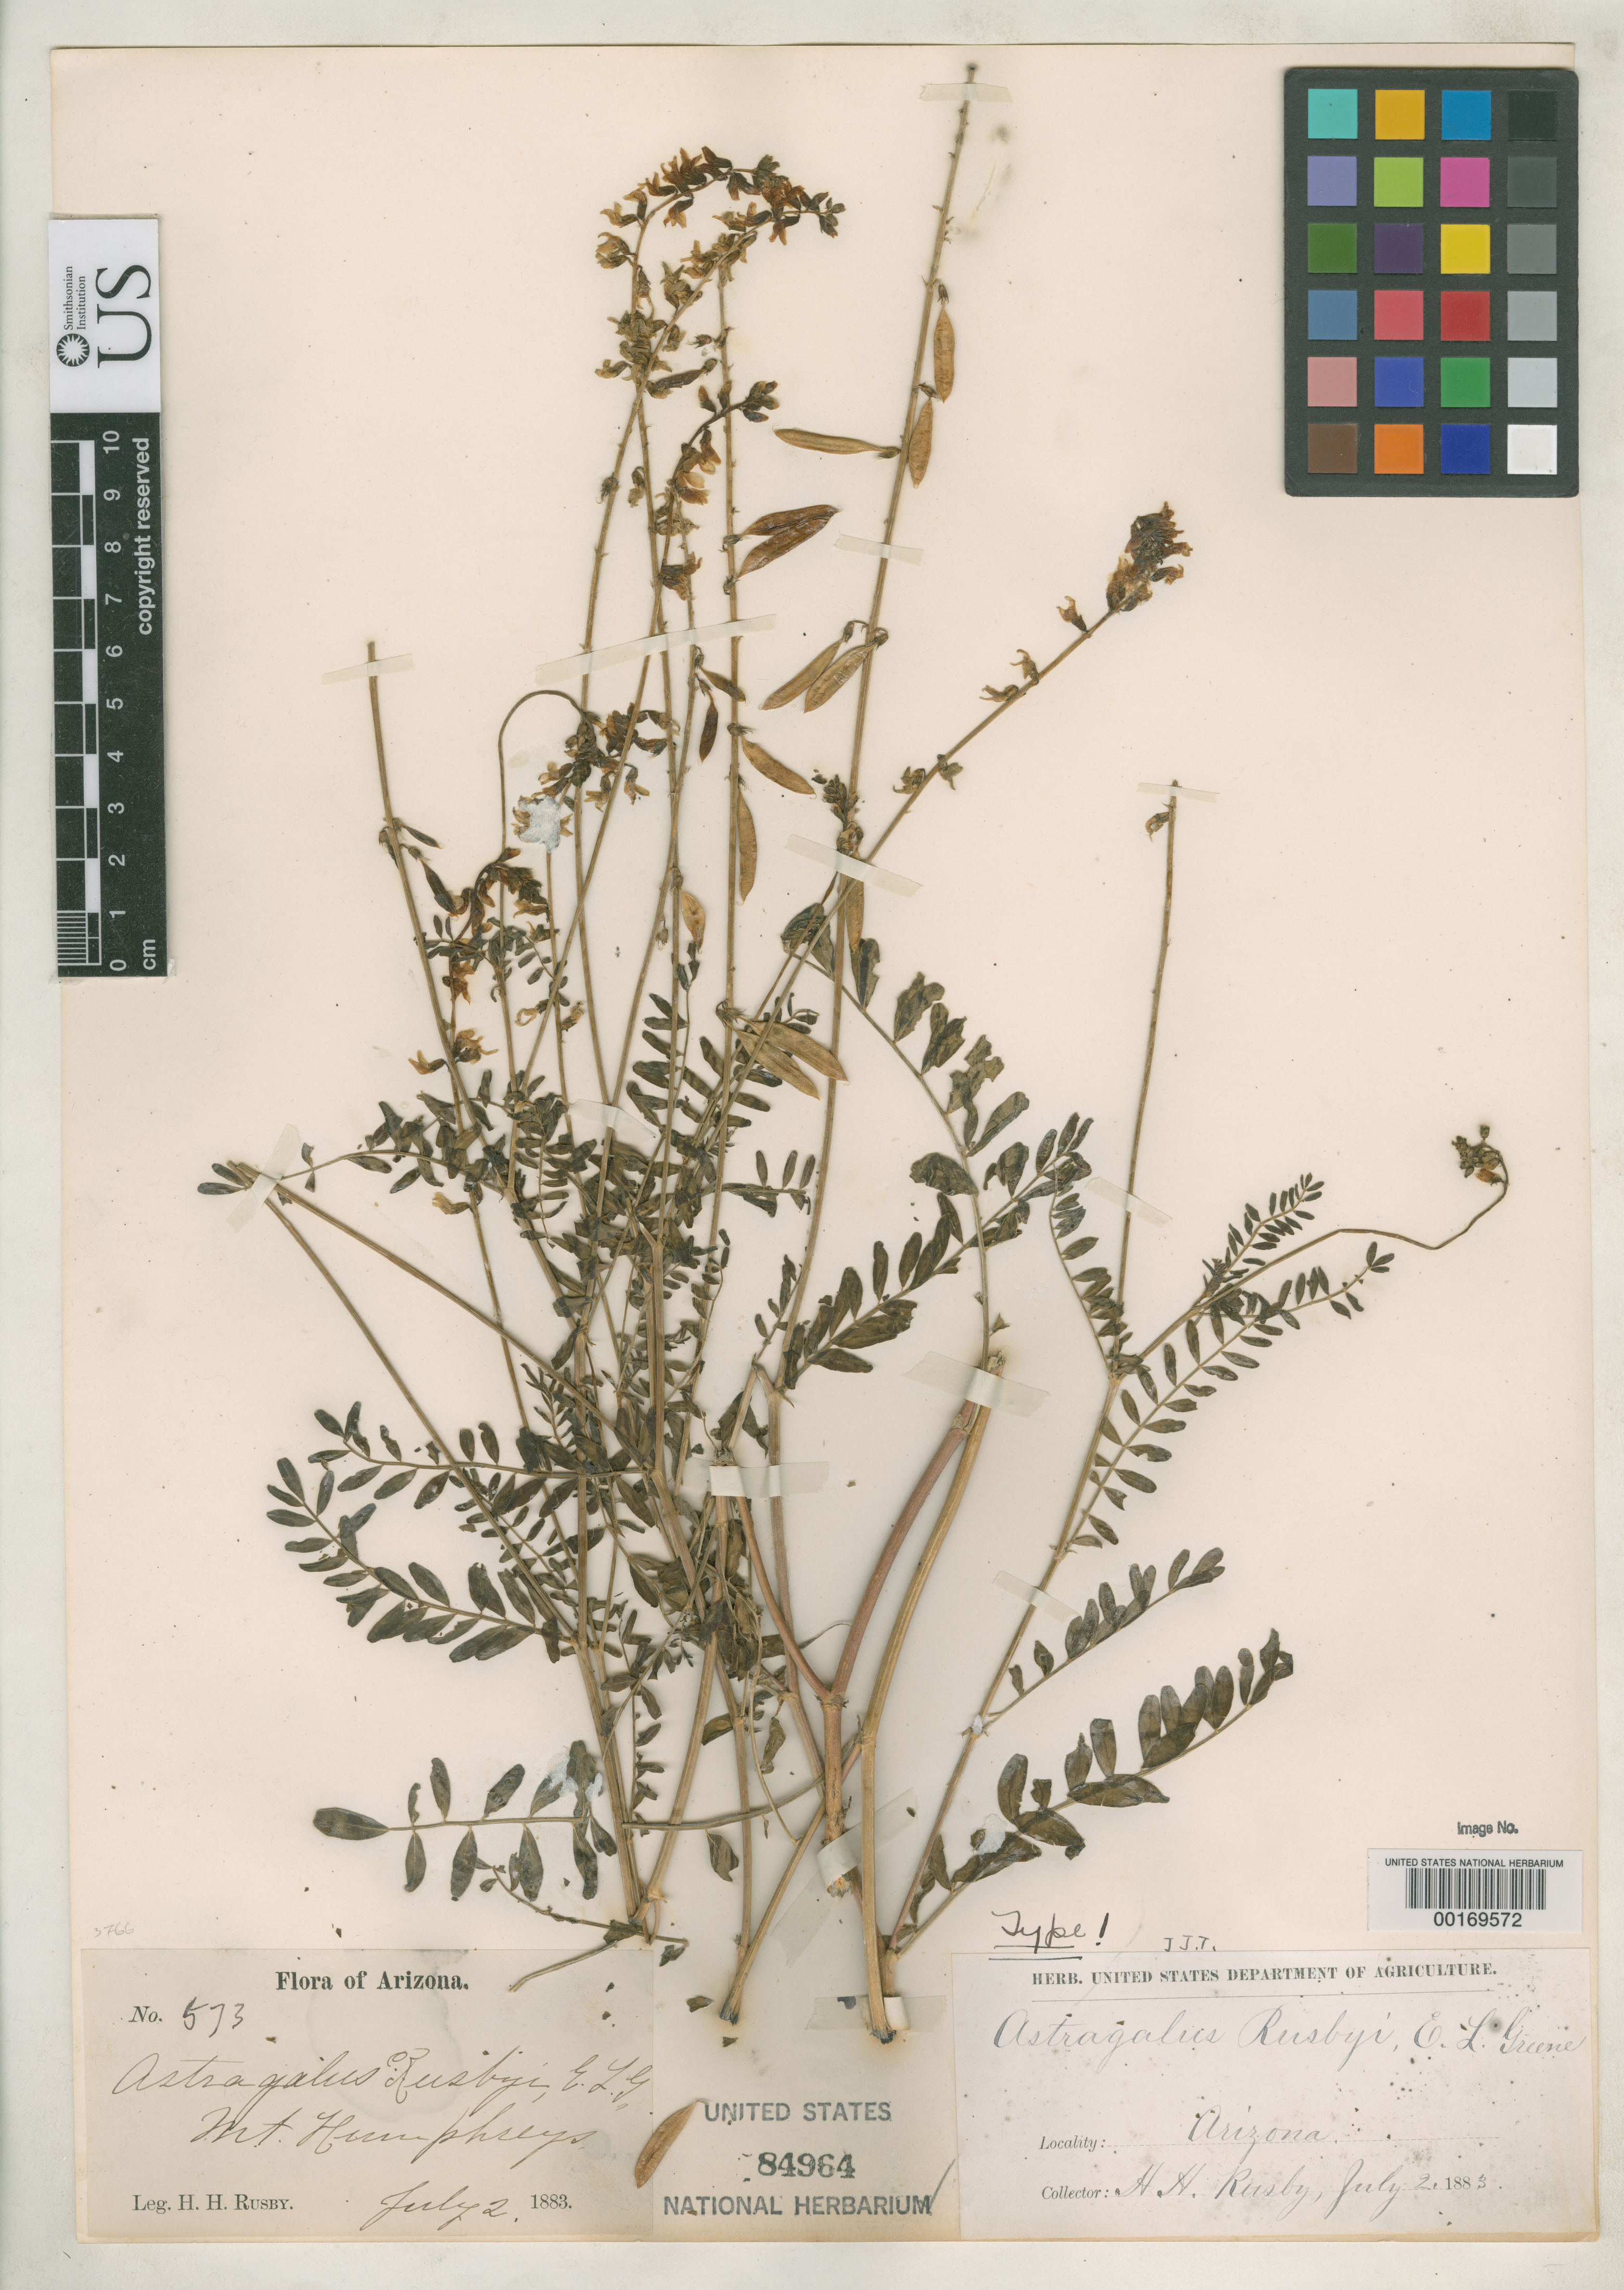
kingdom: Plantae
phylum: Tracheophyta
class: Magnoliopsida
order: Fabales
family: Fabaceae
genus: Astragalus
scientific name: Astragalus rusbyi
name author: Greene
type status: Isotype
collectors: H. H. Rusby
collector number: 573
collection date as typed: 02 Jul 1883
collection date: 1883-07-02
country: United States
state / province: Arizona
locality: Humphreys Peak.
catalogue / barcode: US 84964